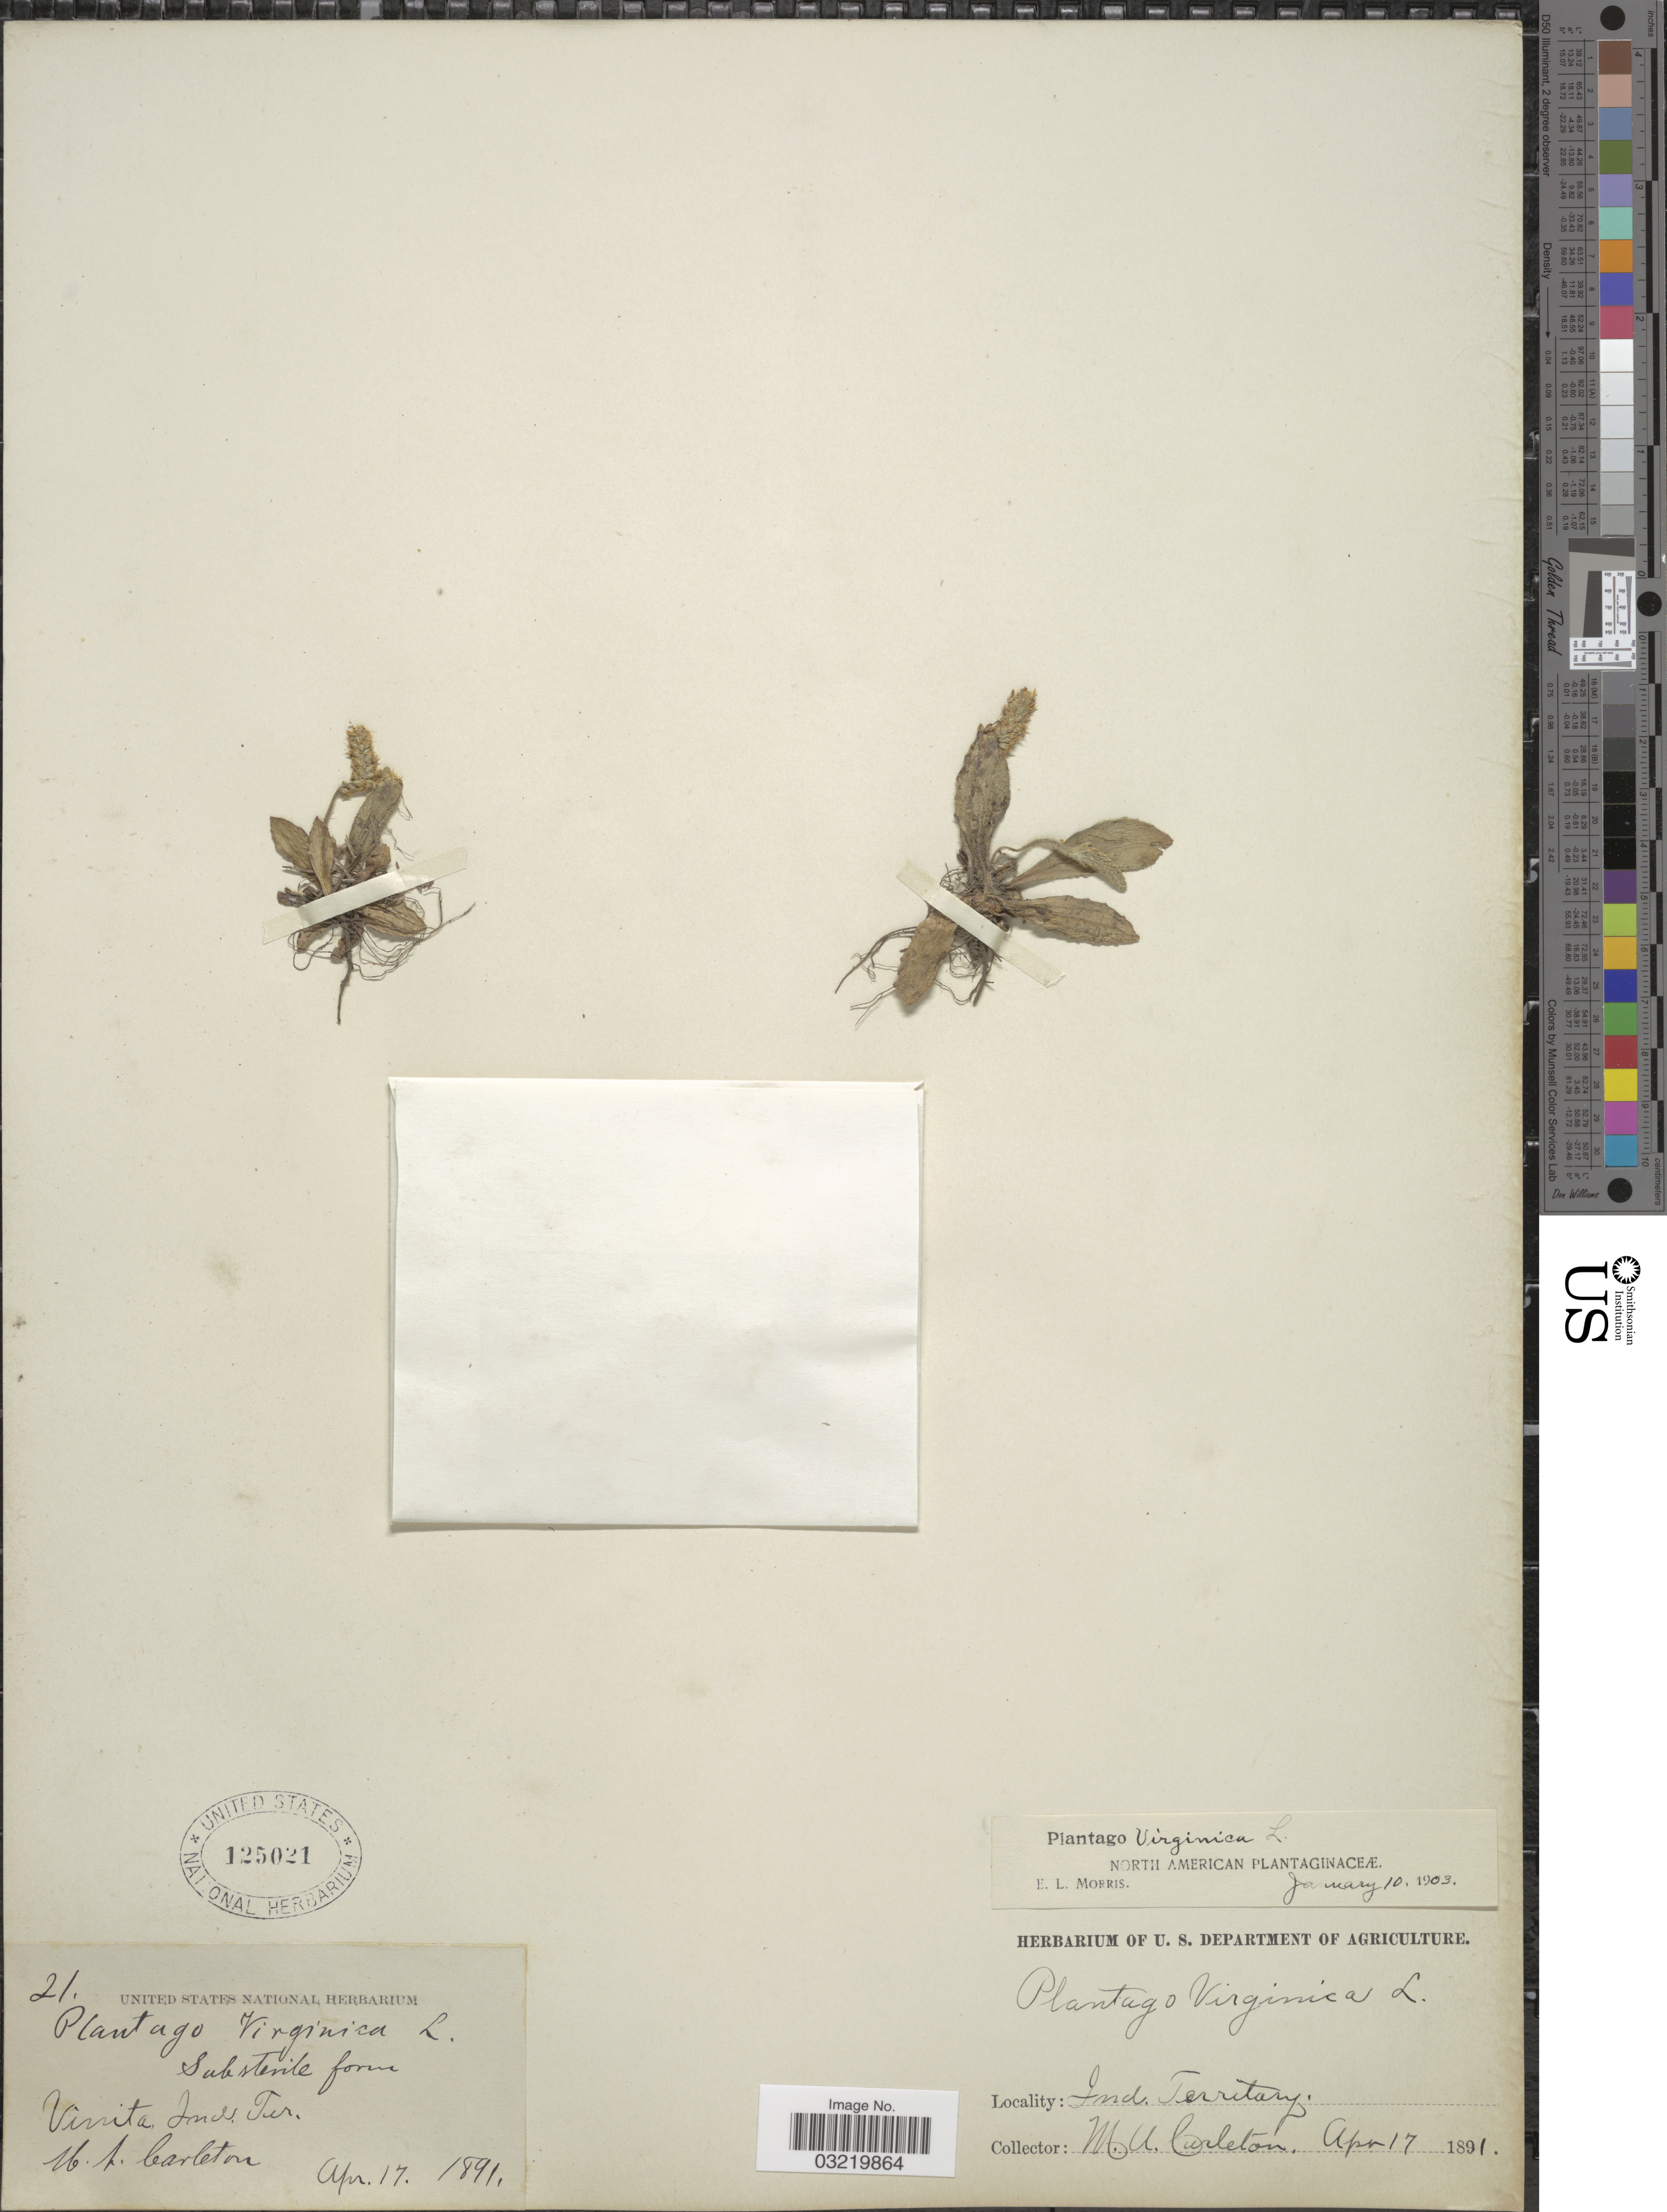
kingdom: Plantae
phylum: Tracheophyta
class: Magnoliopsida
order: Lamiales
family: Plantaginaceae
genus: Plantago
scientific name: Plantago virginica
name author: L.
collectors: M. A. Carleton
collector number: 21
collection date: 1891-04-17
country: United States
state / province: Oklahoma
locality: Vinita, Ind. Territory.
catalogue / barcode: US 125021